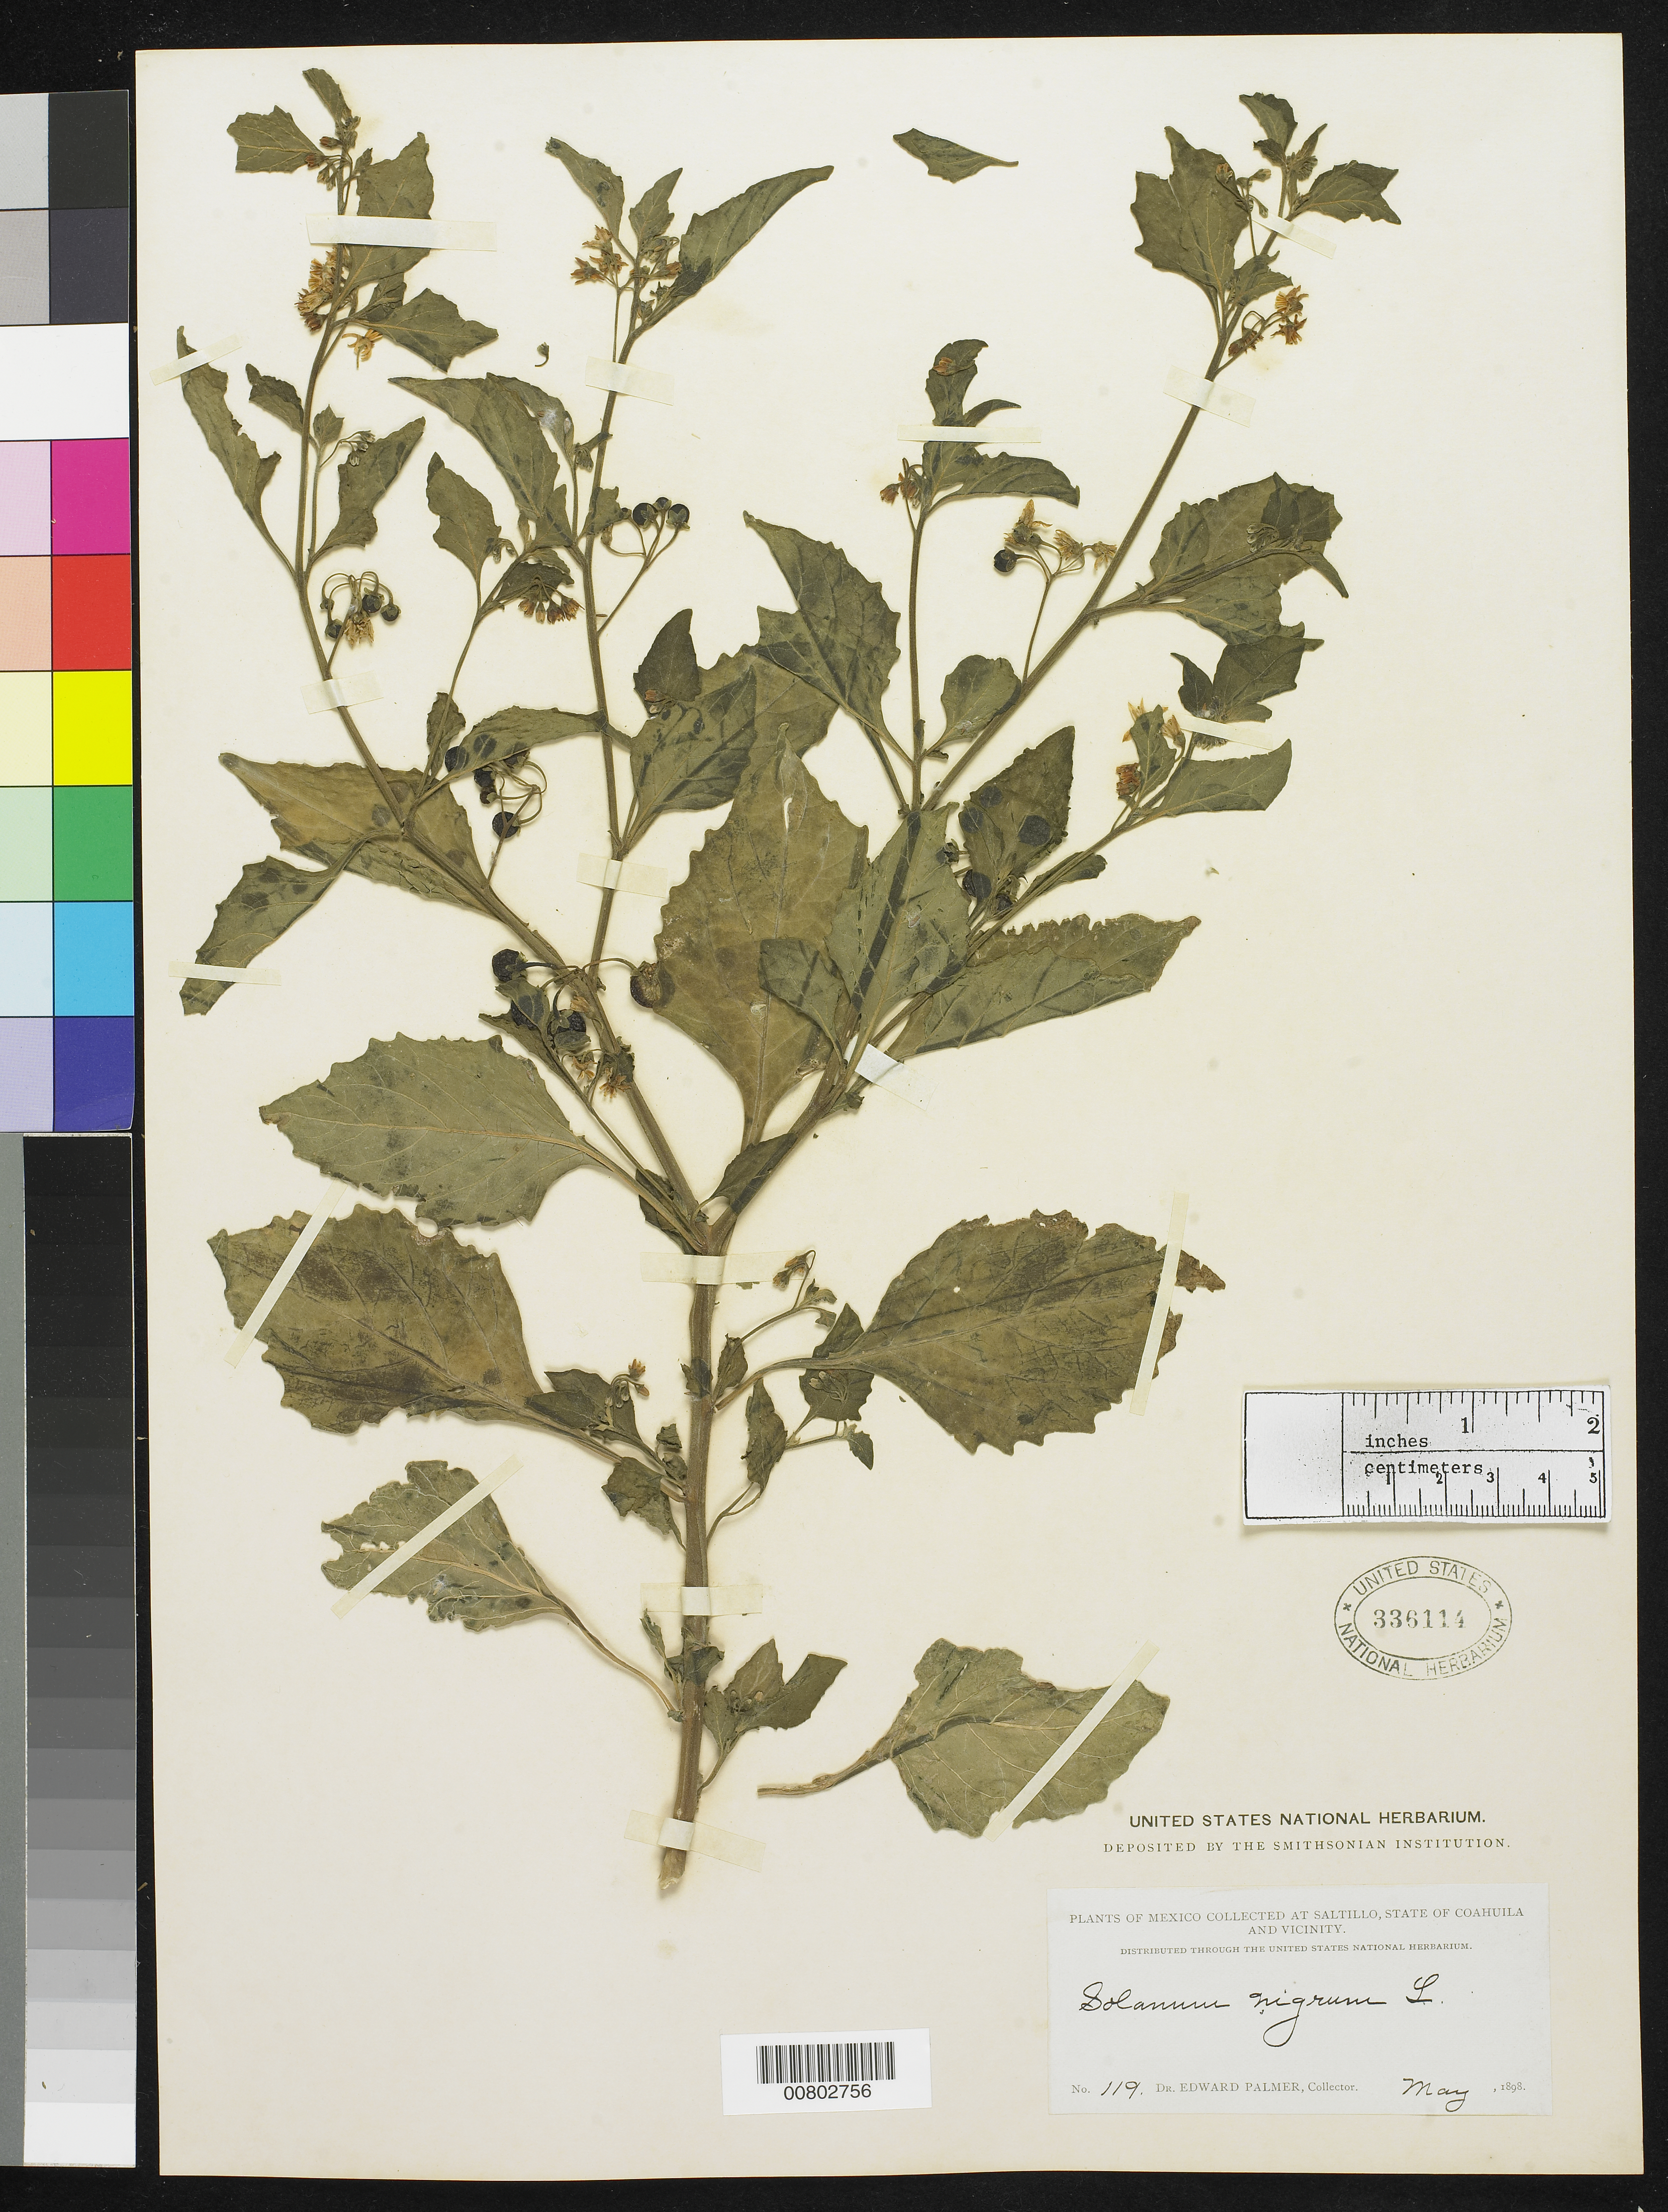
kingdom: Plantae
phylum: Tracheophyta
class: Magnoliopsida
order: Solanales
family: Solanaceae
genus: Solanum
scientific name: Solanum nigrescens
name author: M. Martens & Galeotti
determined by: Knapp, S. D.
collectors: E. Palmer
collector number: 119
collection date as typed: May 1898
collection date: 1898-05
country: Mexico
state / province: Coahuila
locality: Saltillo, Coahuila and vicinity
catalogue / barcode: US 336114